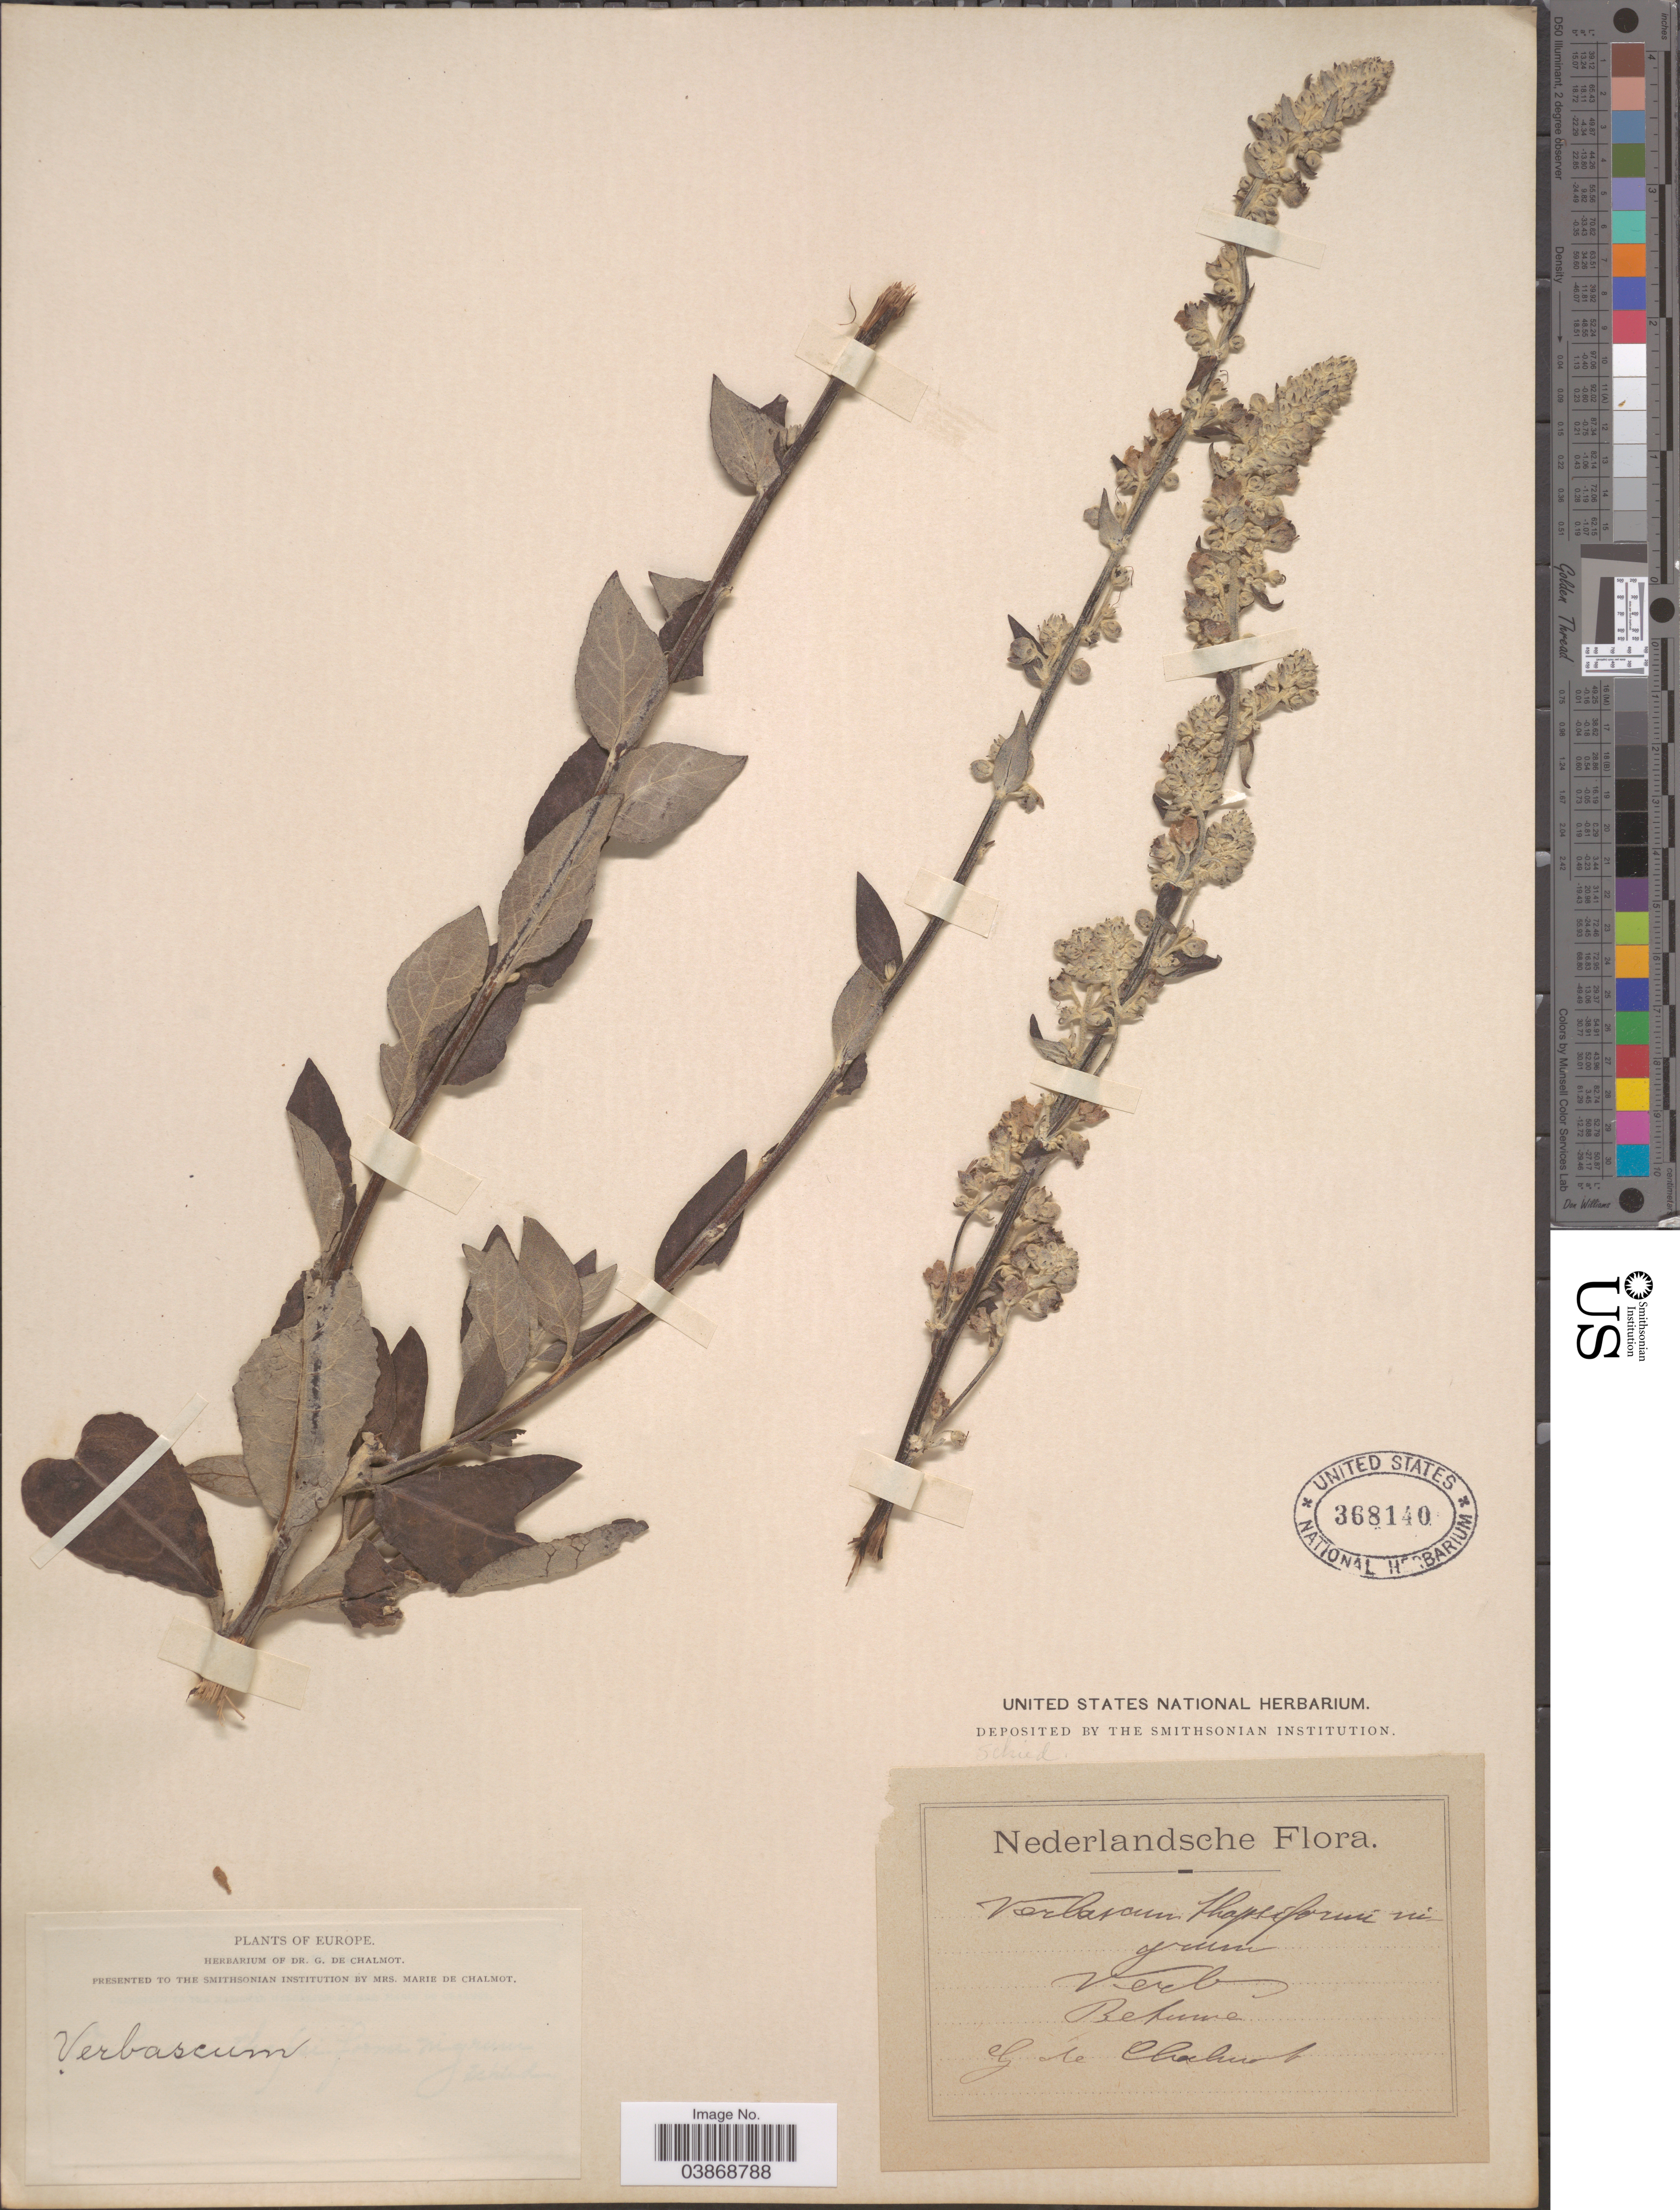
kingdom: Plantae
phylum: Tracheophyta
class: Magnoliopsida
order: Lamiales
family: Scrophulariaceae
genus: Verbascum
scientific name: Verbascum thapsiforme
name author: Schrad.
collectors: G. de Chalmot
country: Netherlands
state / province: Gelderland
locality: Nederlandsche. Betuwe.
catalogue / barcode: US 368140